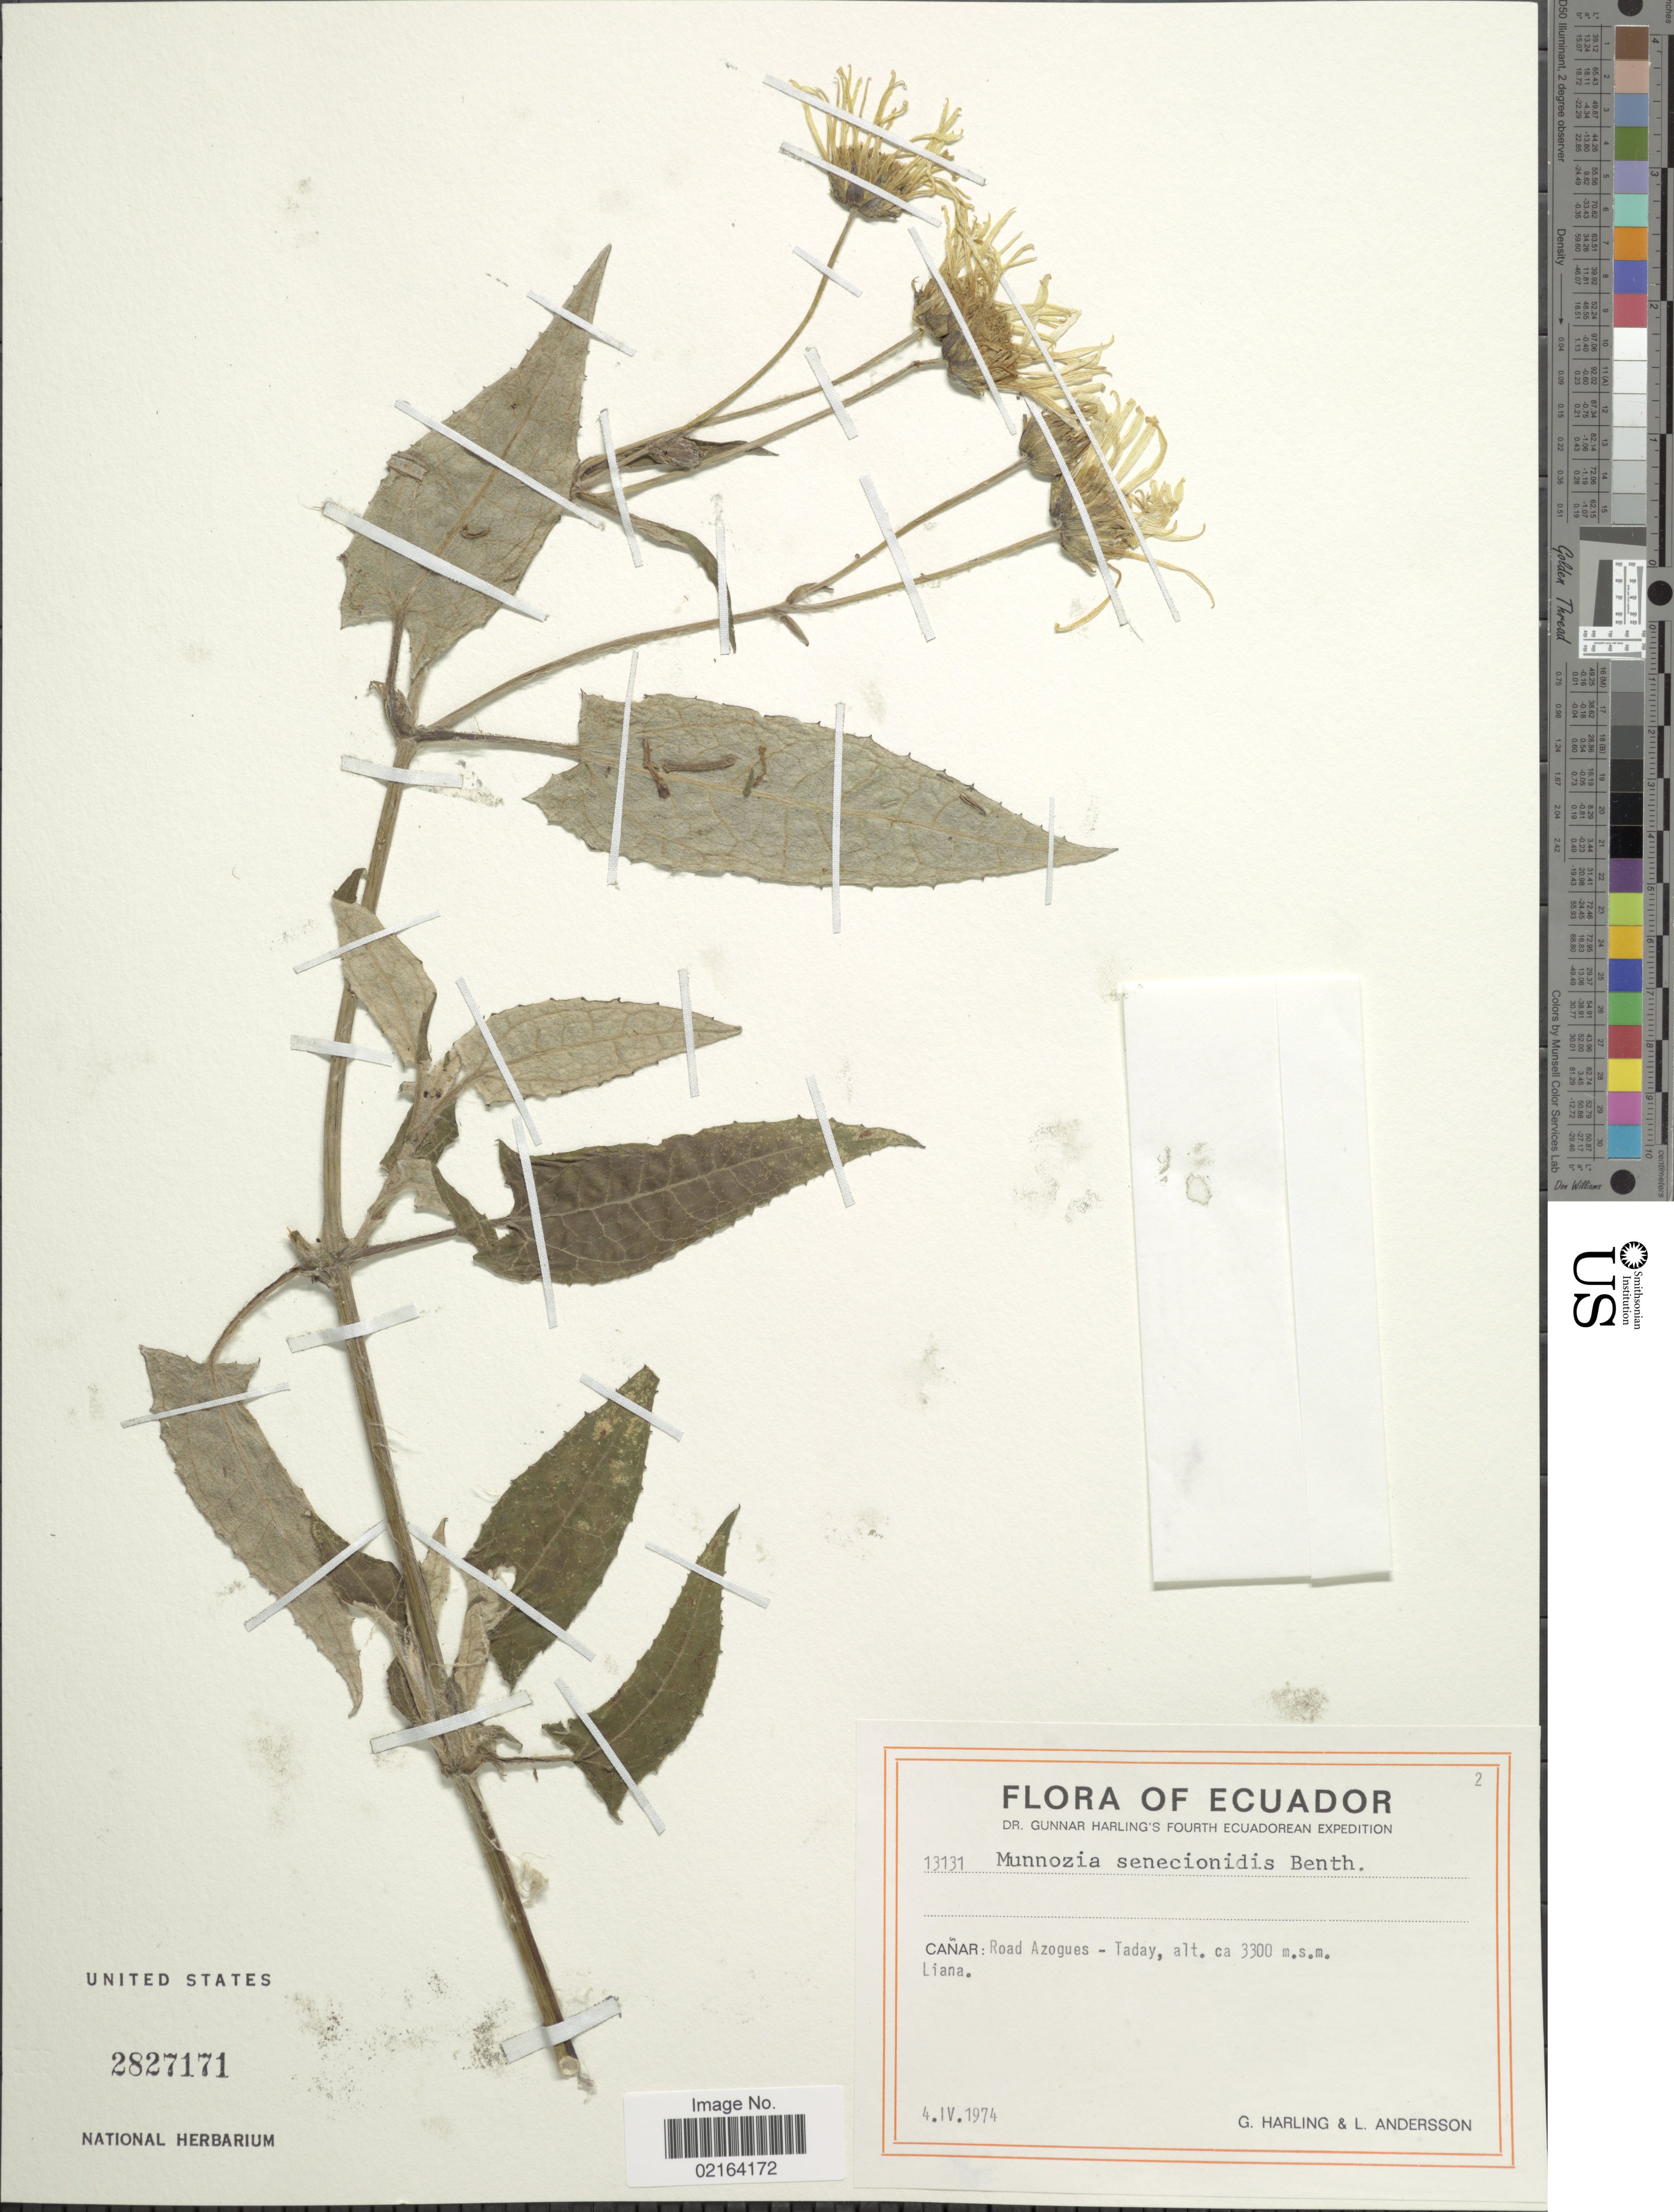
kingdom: Plantae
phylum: Tracheophyta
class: Magnoliopsida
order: Asterales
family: Asteraceae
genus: Munnozia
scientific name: Munnozia senecionidis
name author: Benth.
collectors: G. Harling & L. Andersson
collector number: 13131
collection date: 1974-04-04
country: Ecuador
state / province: Cañar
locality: Canar: Road Azogues - Taday, Liana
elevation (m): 3300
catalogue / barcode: US 2827171